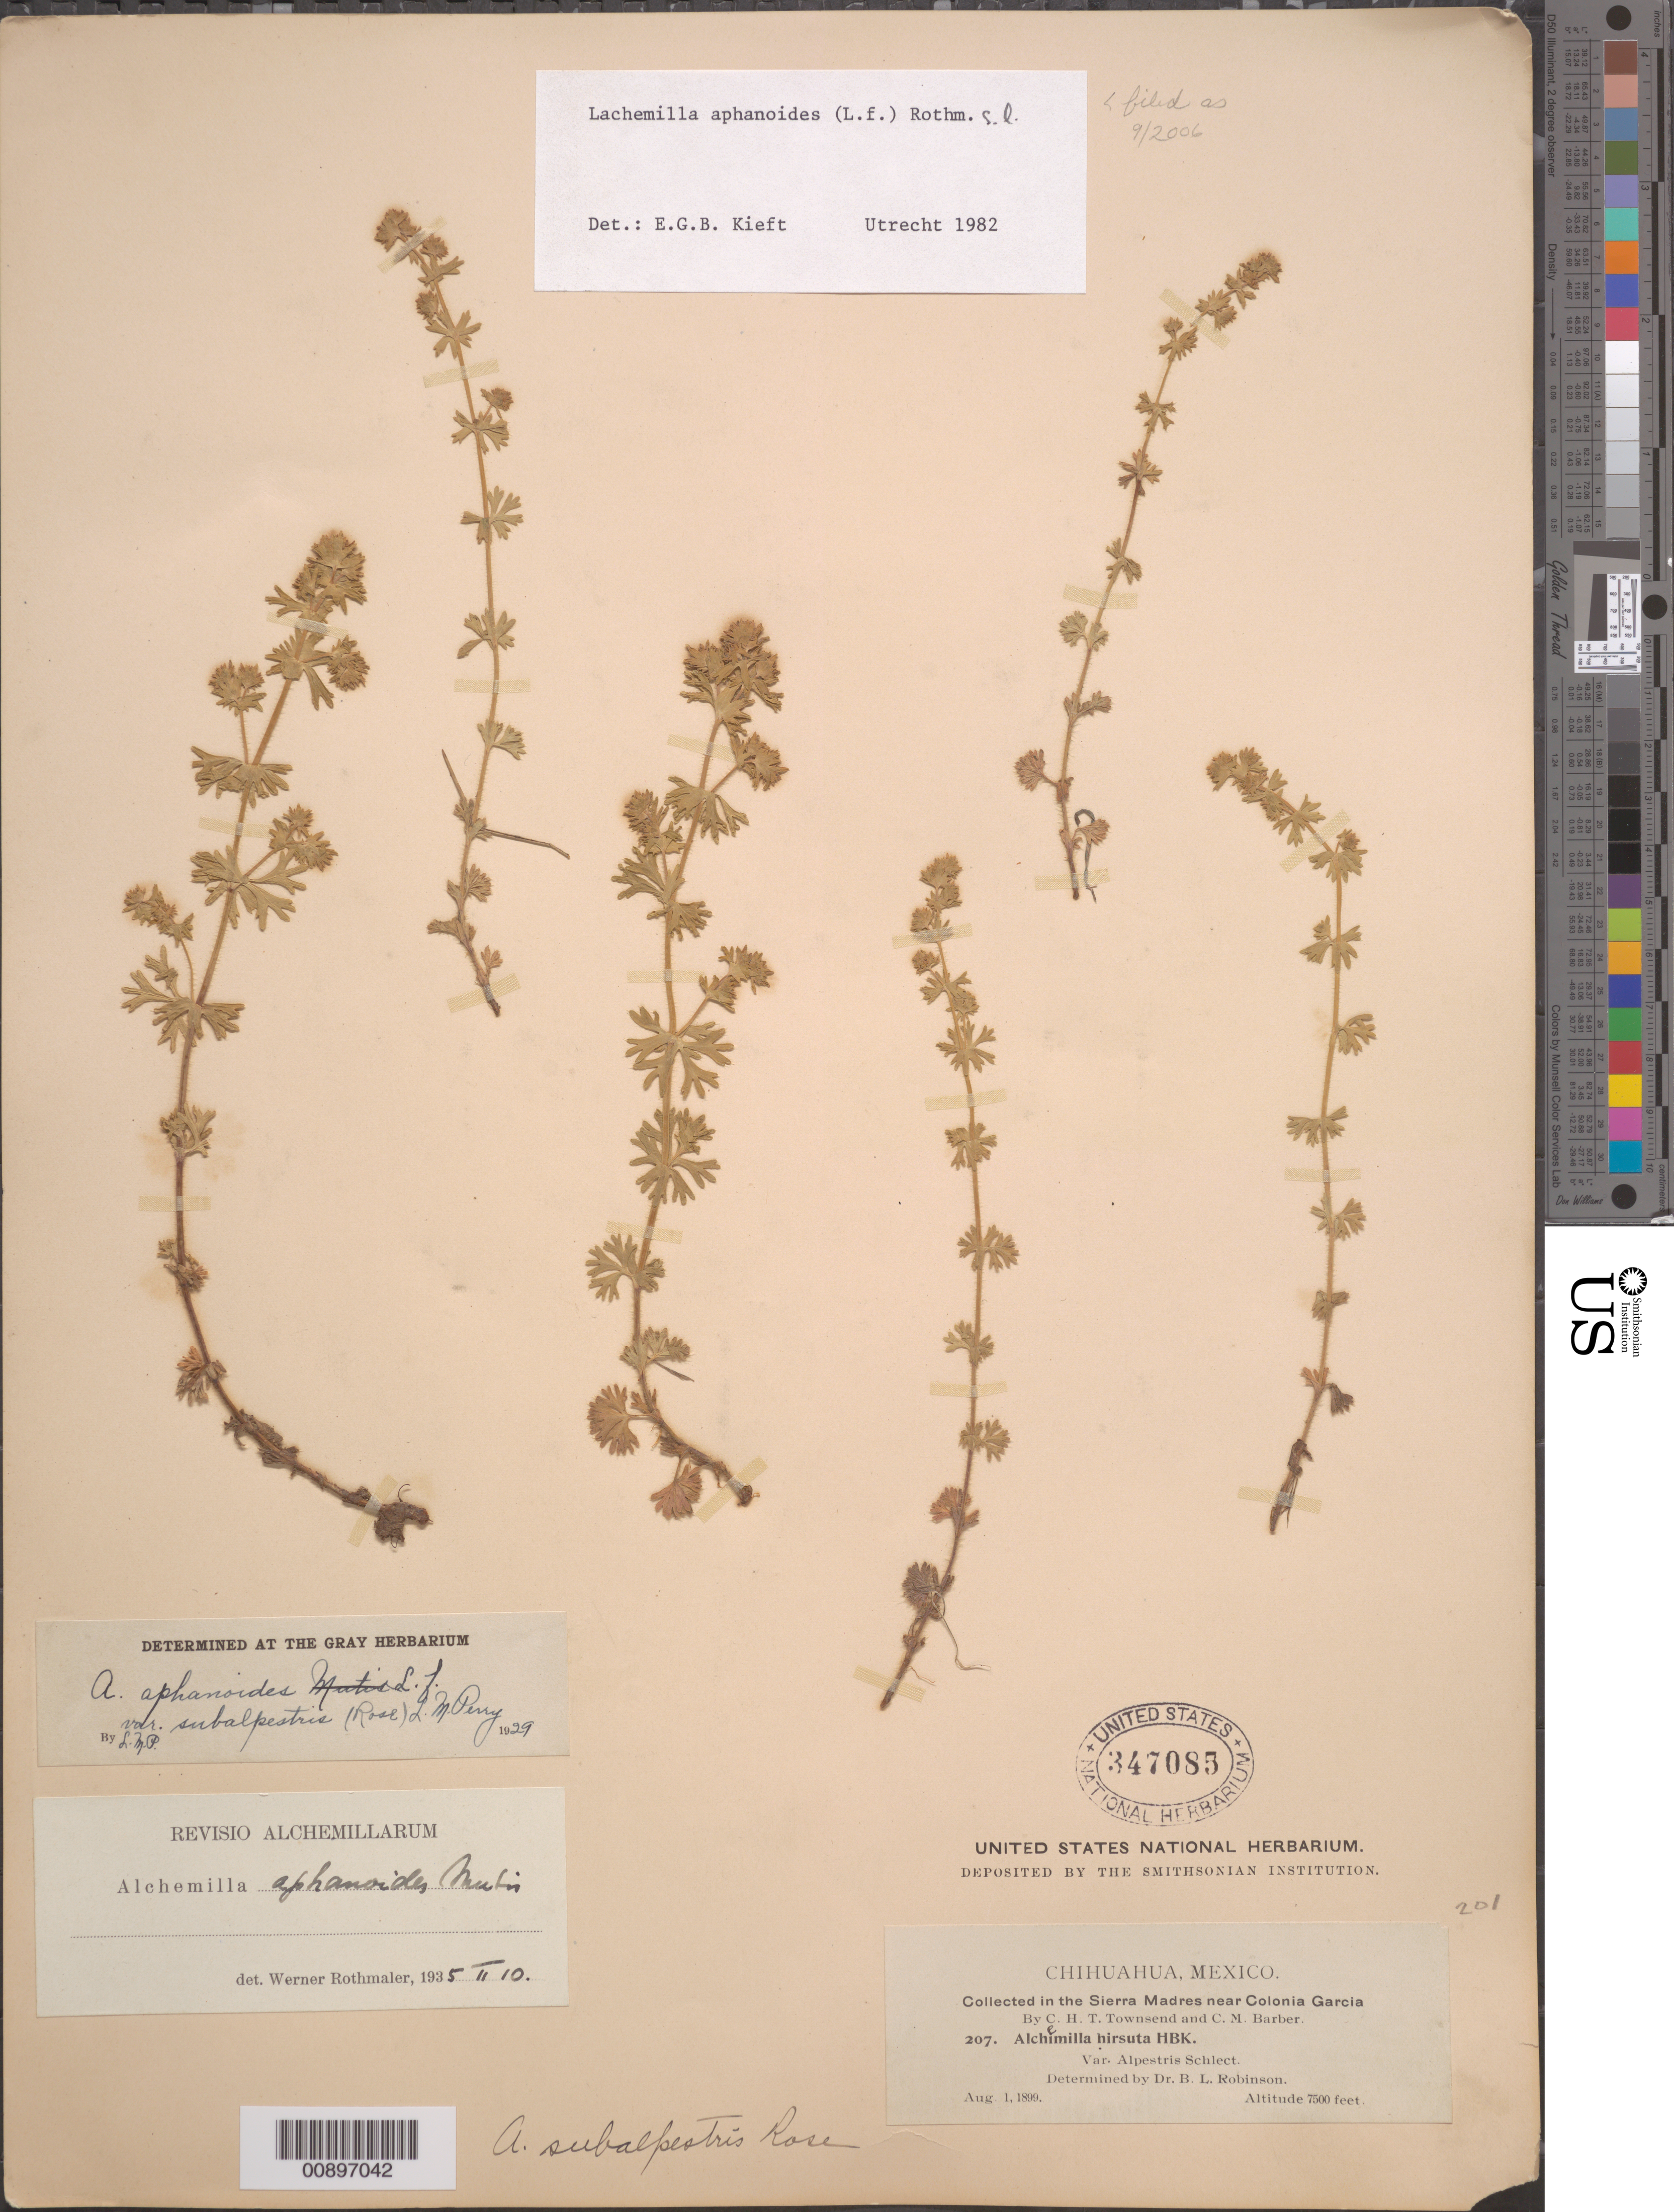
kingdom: Plantae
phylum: Tracheophyta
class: Magnoliopsida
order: Rosales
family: Rosaceae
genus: Lachemilla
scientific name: Lachemilla aphanoides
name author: (Mutis ex L. f.) Rothm.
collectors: C. H. T. Townsend & C. Barber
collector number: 207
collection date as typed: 01 Aug 1899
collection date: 1899-08-01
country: Mexico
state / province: Chihuahua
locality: Sierra Madre near Colonia García, Chihuahua.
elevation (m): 2286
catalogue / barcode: US 347085